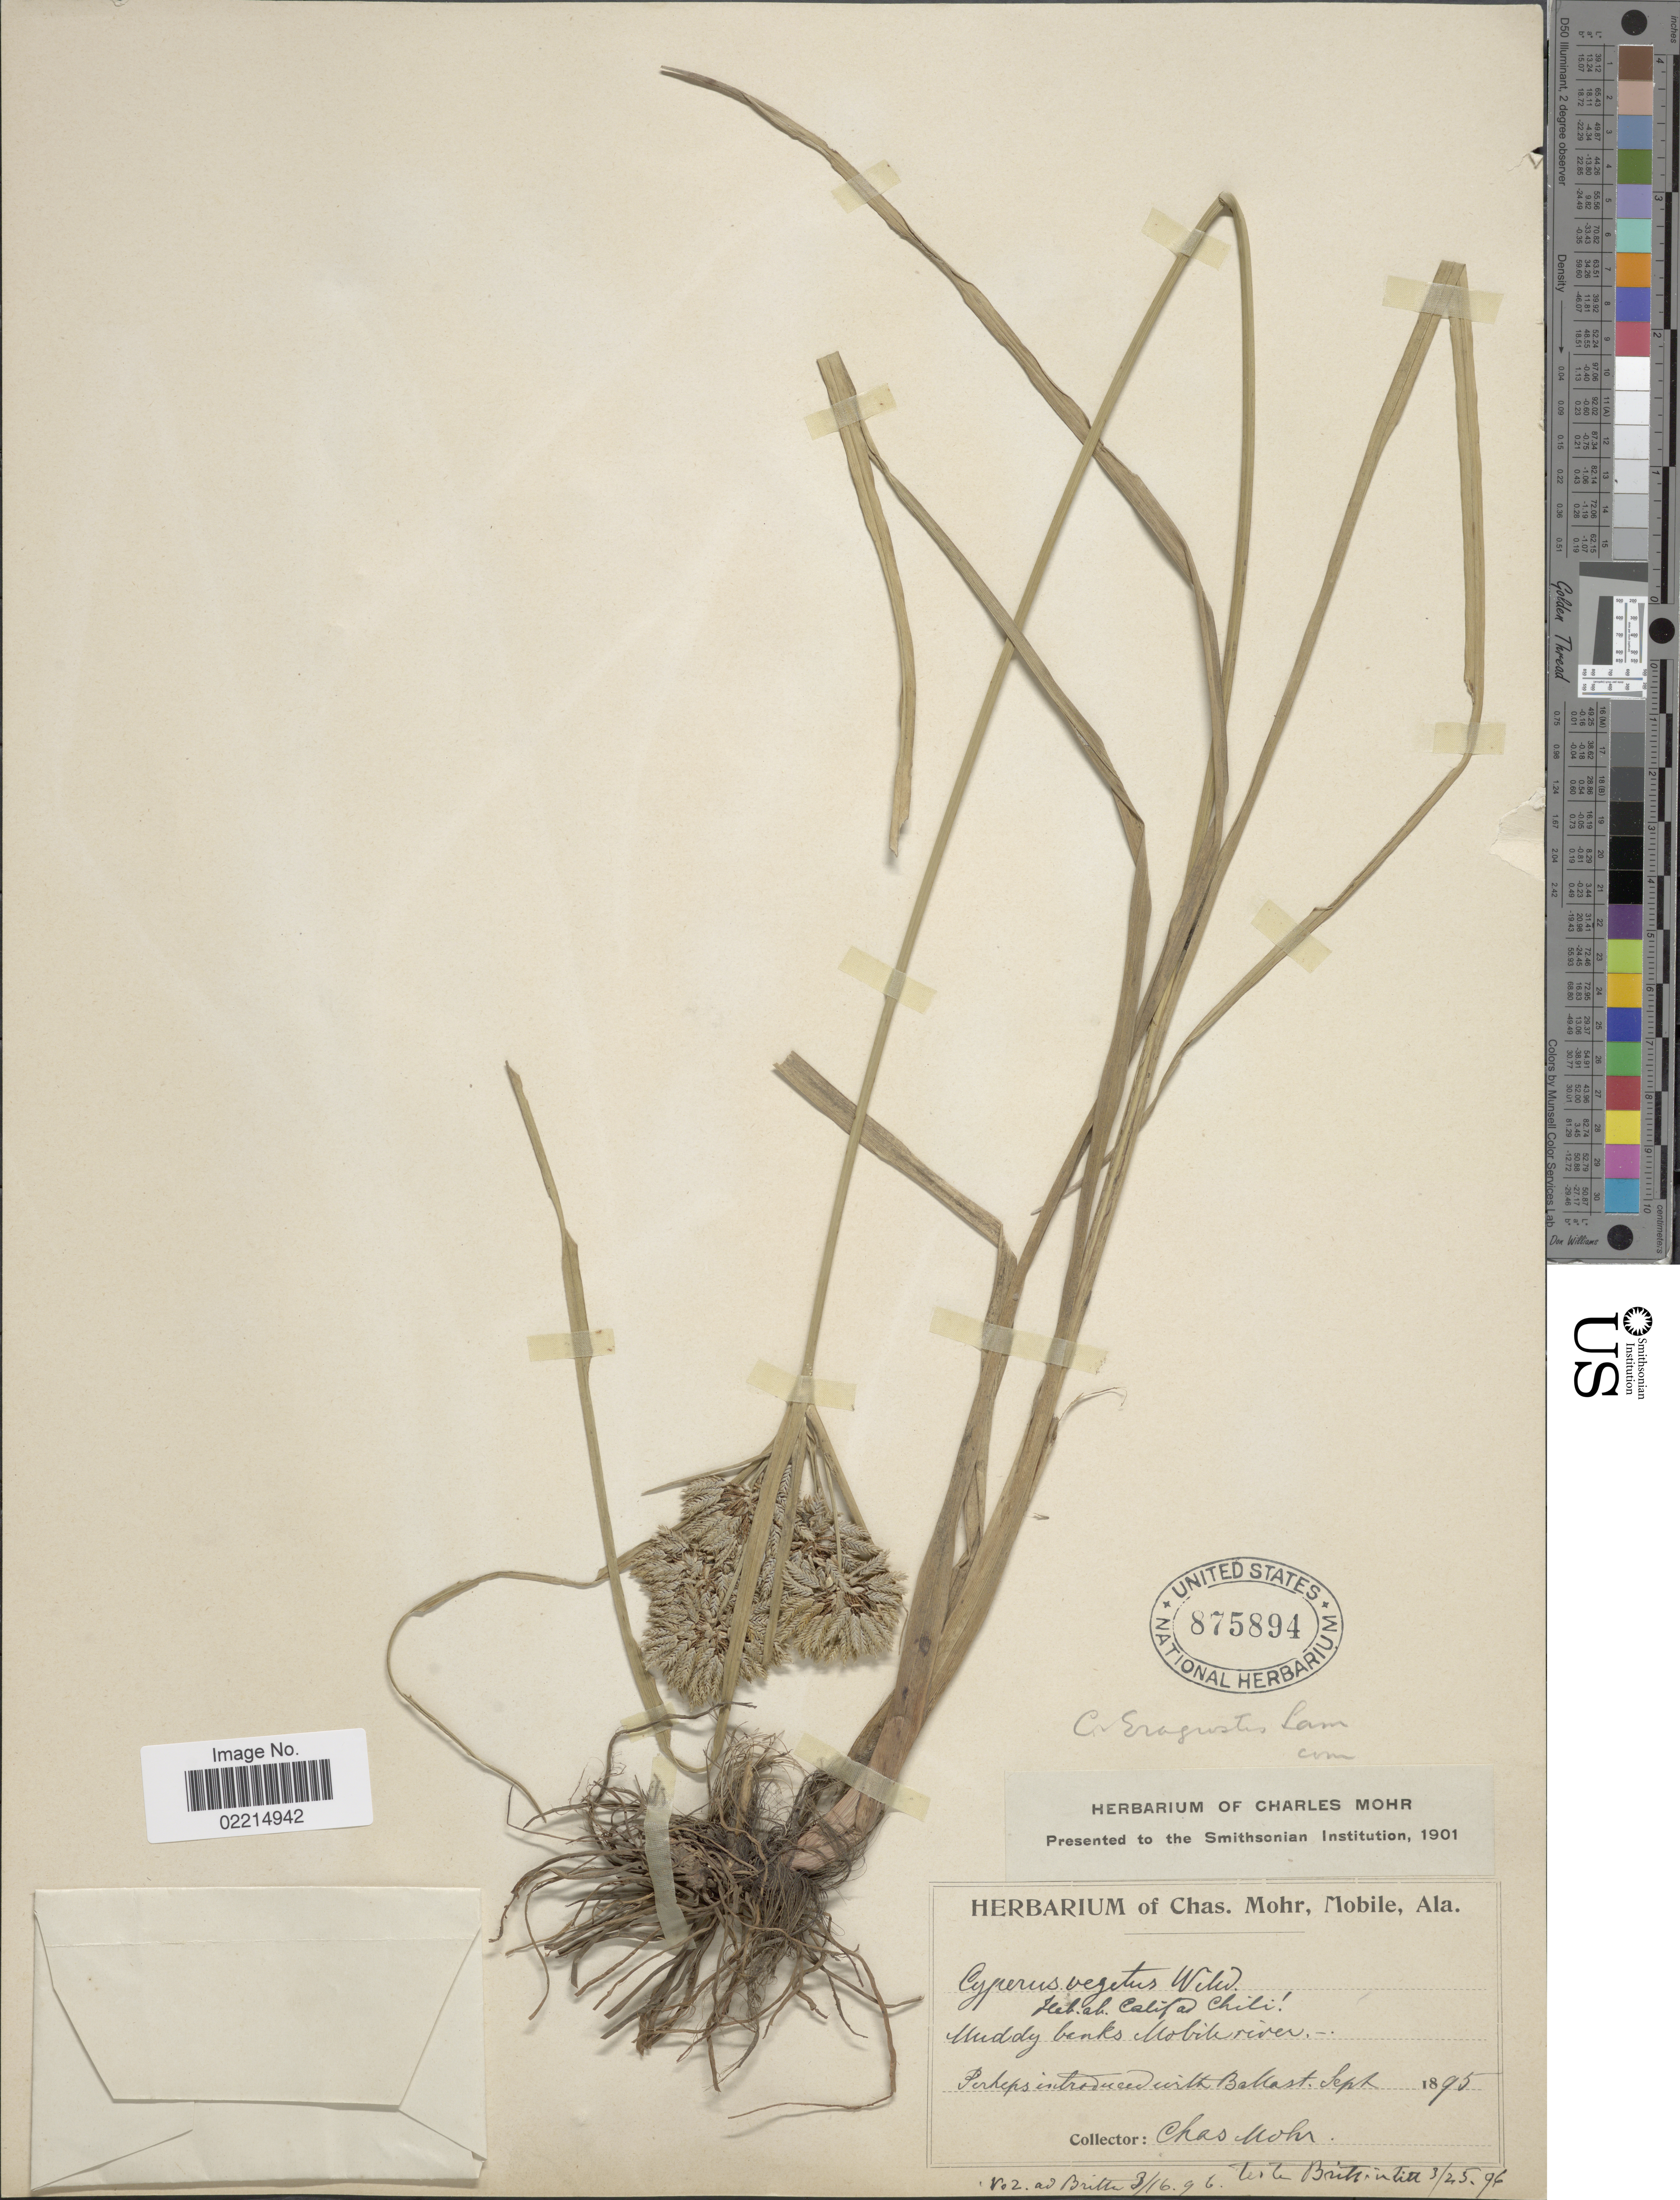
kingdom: Plantae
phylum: Tracheophyta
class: Liliopsida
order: Poales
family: Cyperaceae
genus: Cyperus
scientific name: Cyperus eragrostis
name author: Lam.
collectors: C. T. Mohr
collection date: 1895-09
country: United States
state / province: Alabama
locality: Muddy banks, Mobile river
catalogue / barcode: US 875894